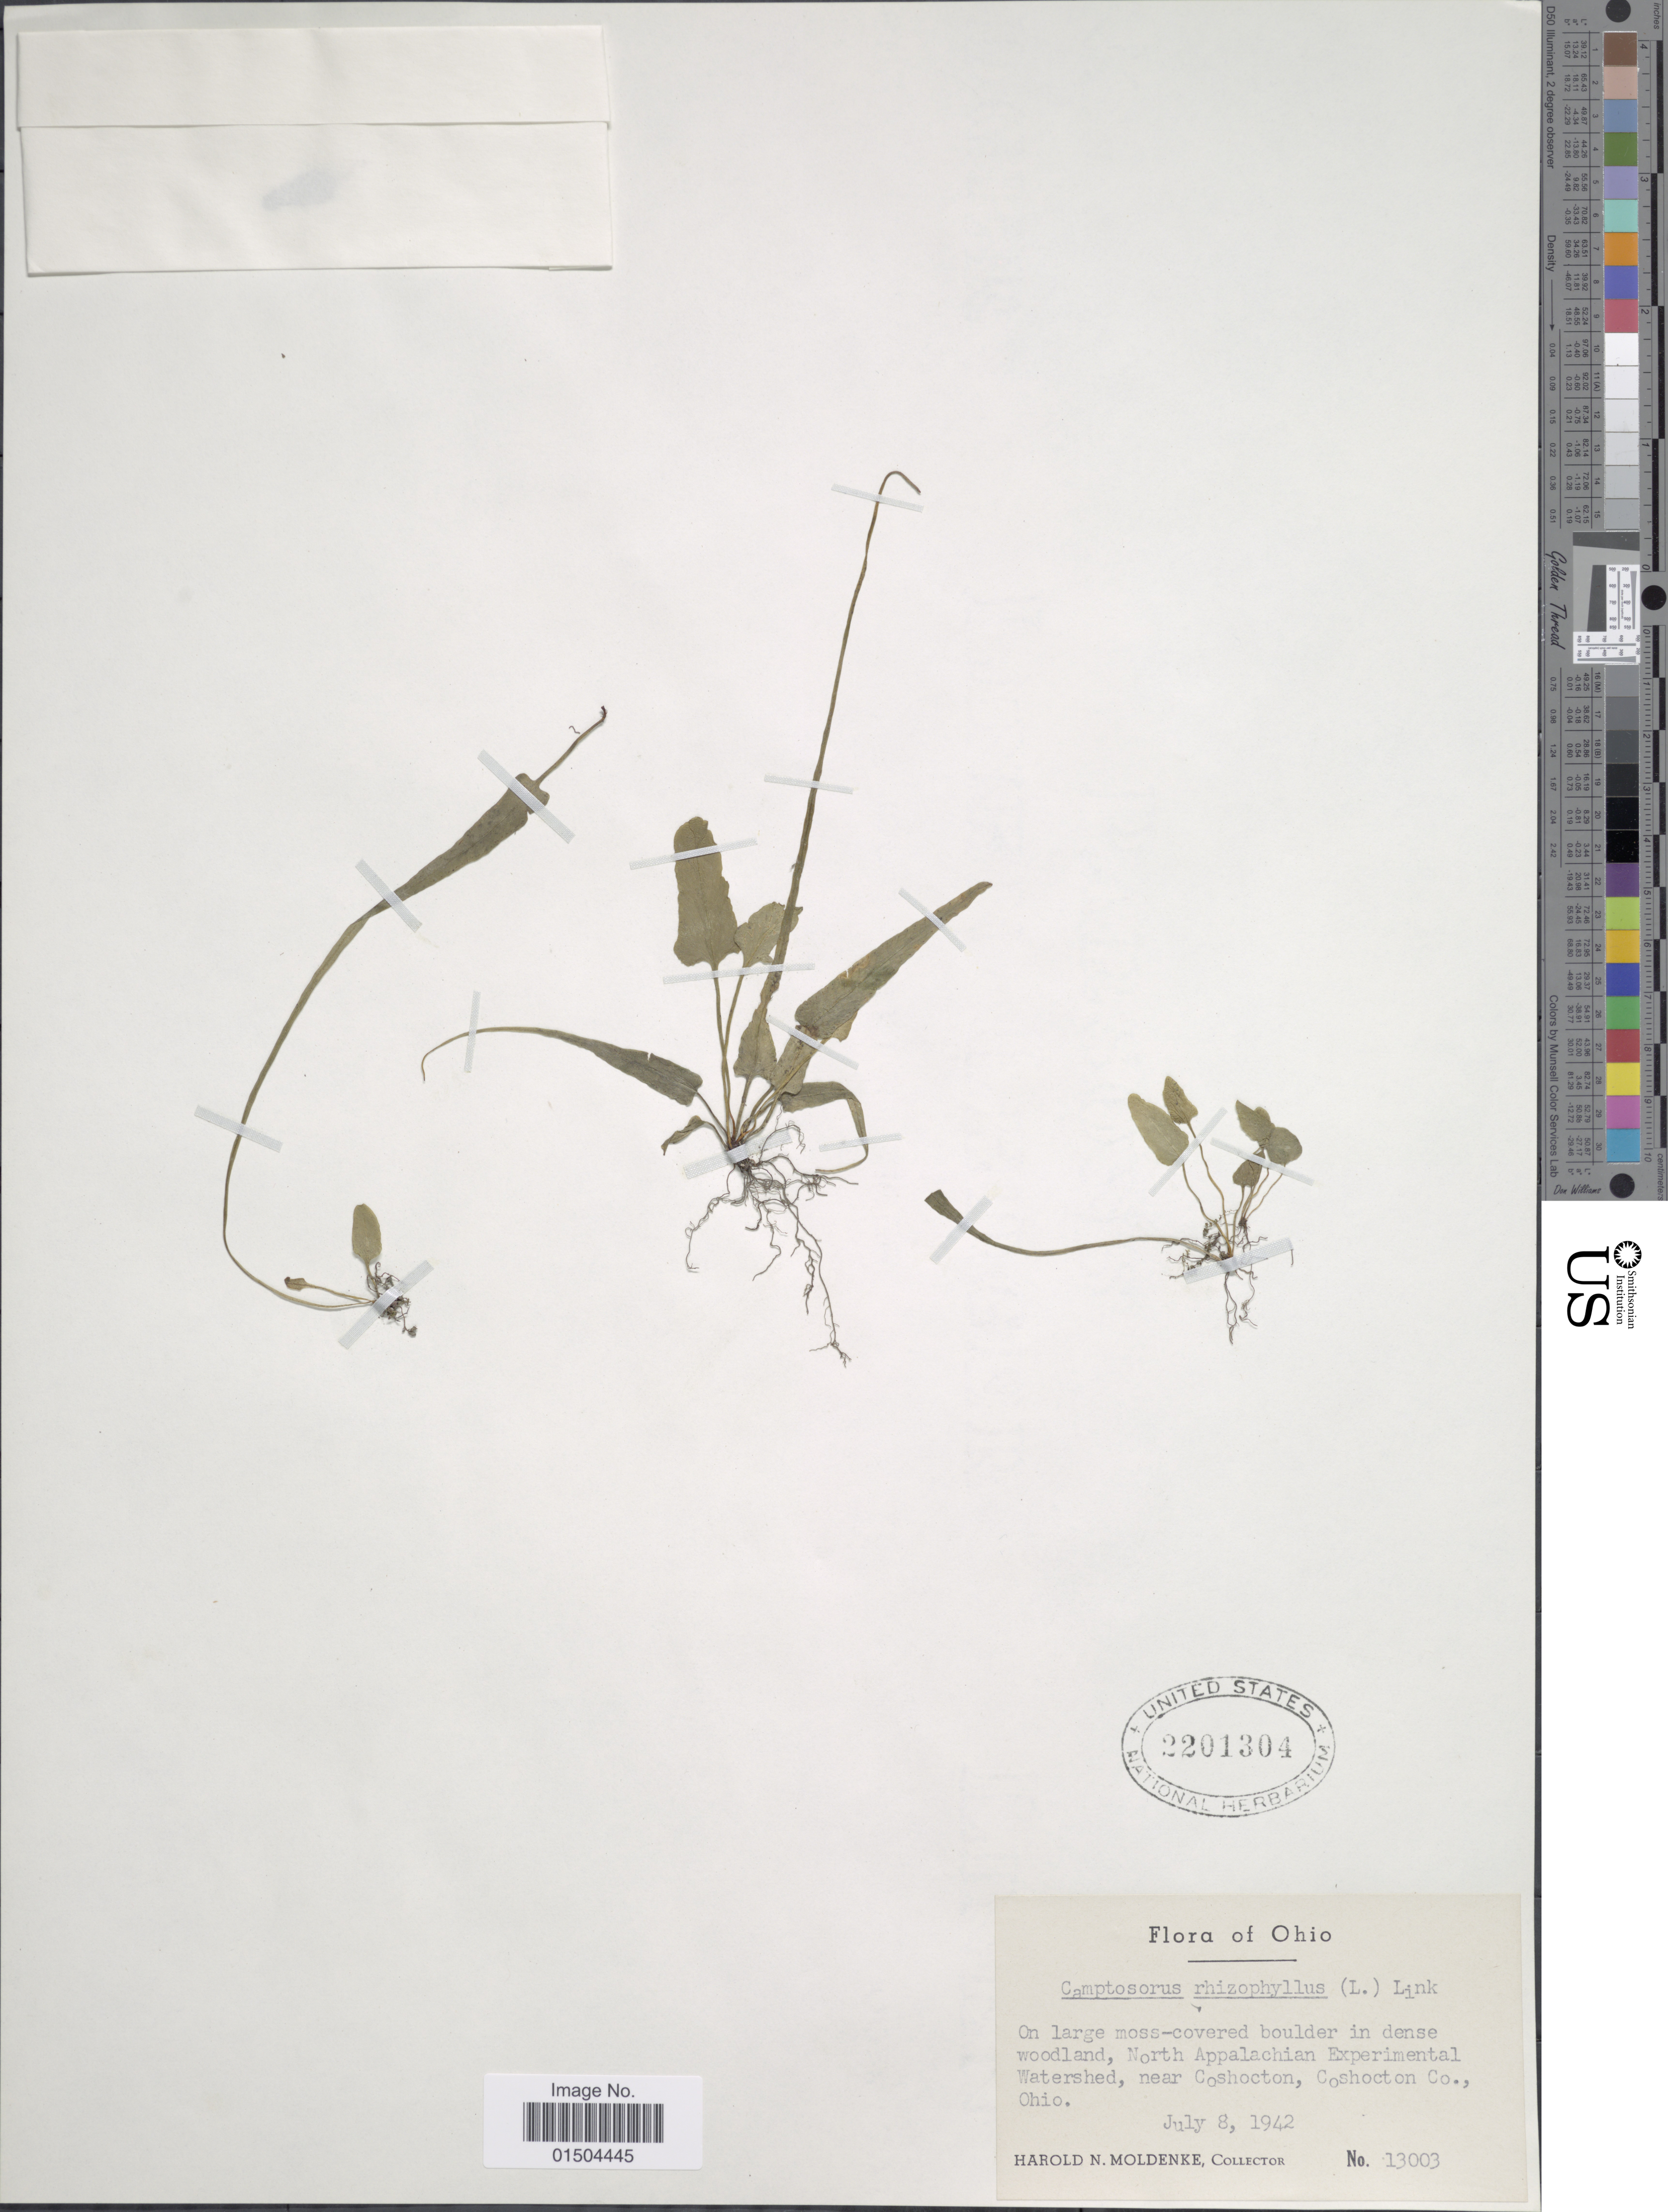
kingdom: Plantae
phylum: Tracheophyta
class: Polypodiopsida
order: Polypodiales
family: Aspleniaceae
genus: Asplenium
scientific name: Asplenium rhizophyllum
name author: L.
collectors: H. N. Moldenke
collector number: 13003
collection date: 1942-07-08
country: United States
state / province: Ohio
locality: On large moss-covered boulder in dense woodland, North Appalachian Experimental Watershed, near Coshocton, Coshocton Co.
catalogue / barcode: US 2201304